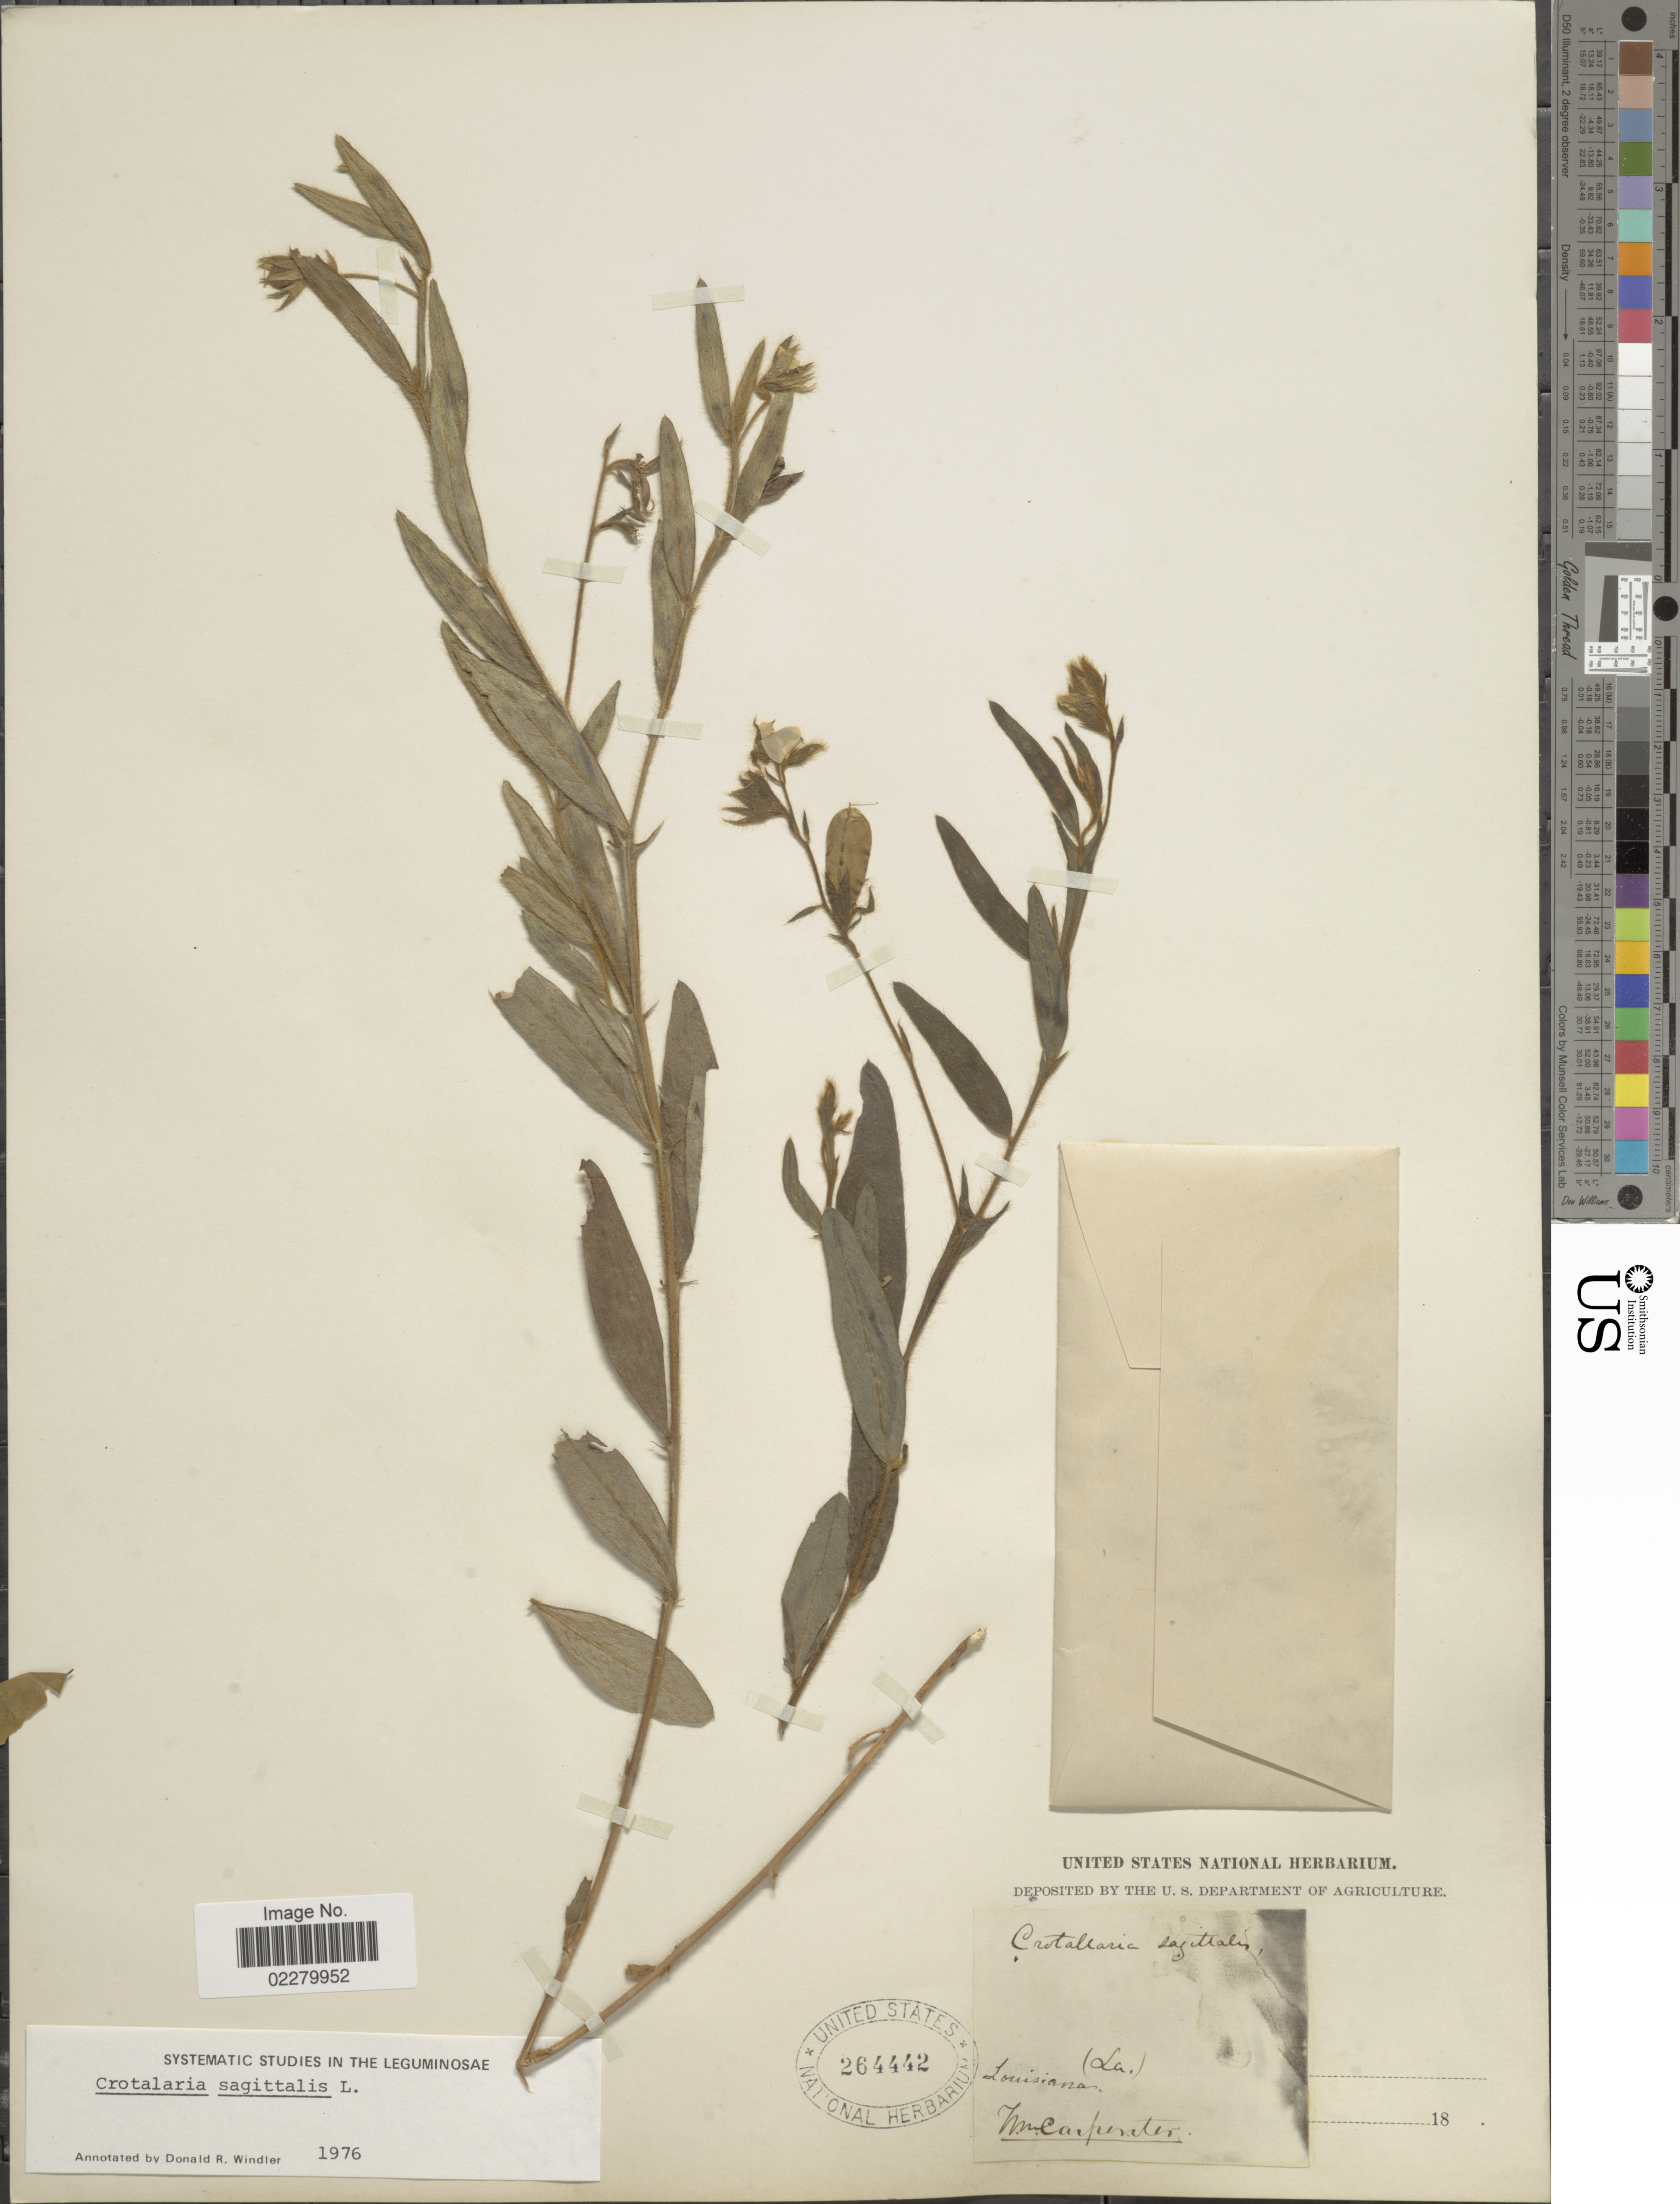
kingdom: Plantae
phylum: Tracheophyta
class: Magnoliopsida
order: Fabales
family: Fabaceae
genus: Crotalaria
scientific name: Crotalaria sagittalis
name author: L.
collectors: W. Carpenter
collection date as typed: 18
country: United States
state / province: Louisiana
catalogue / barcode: US 264442